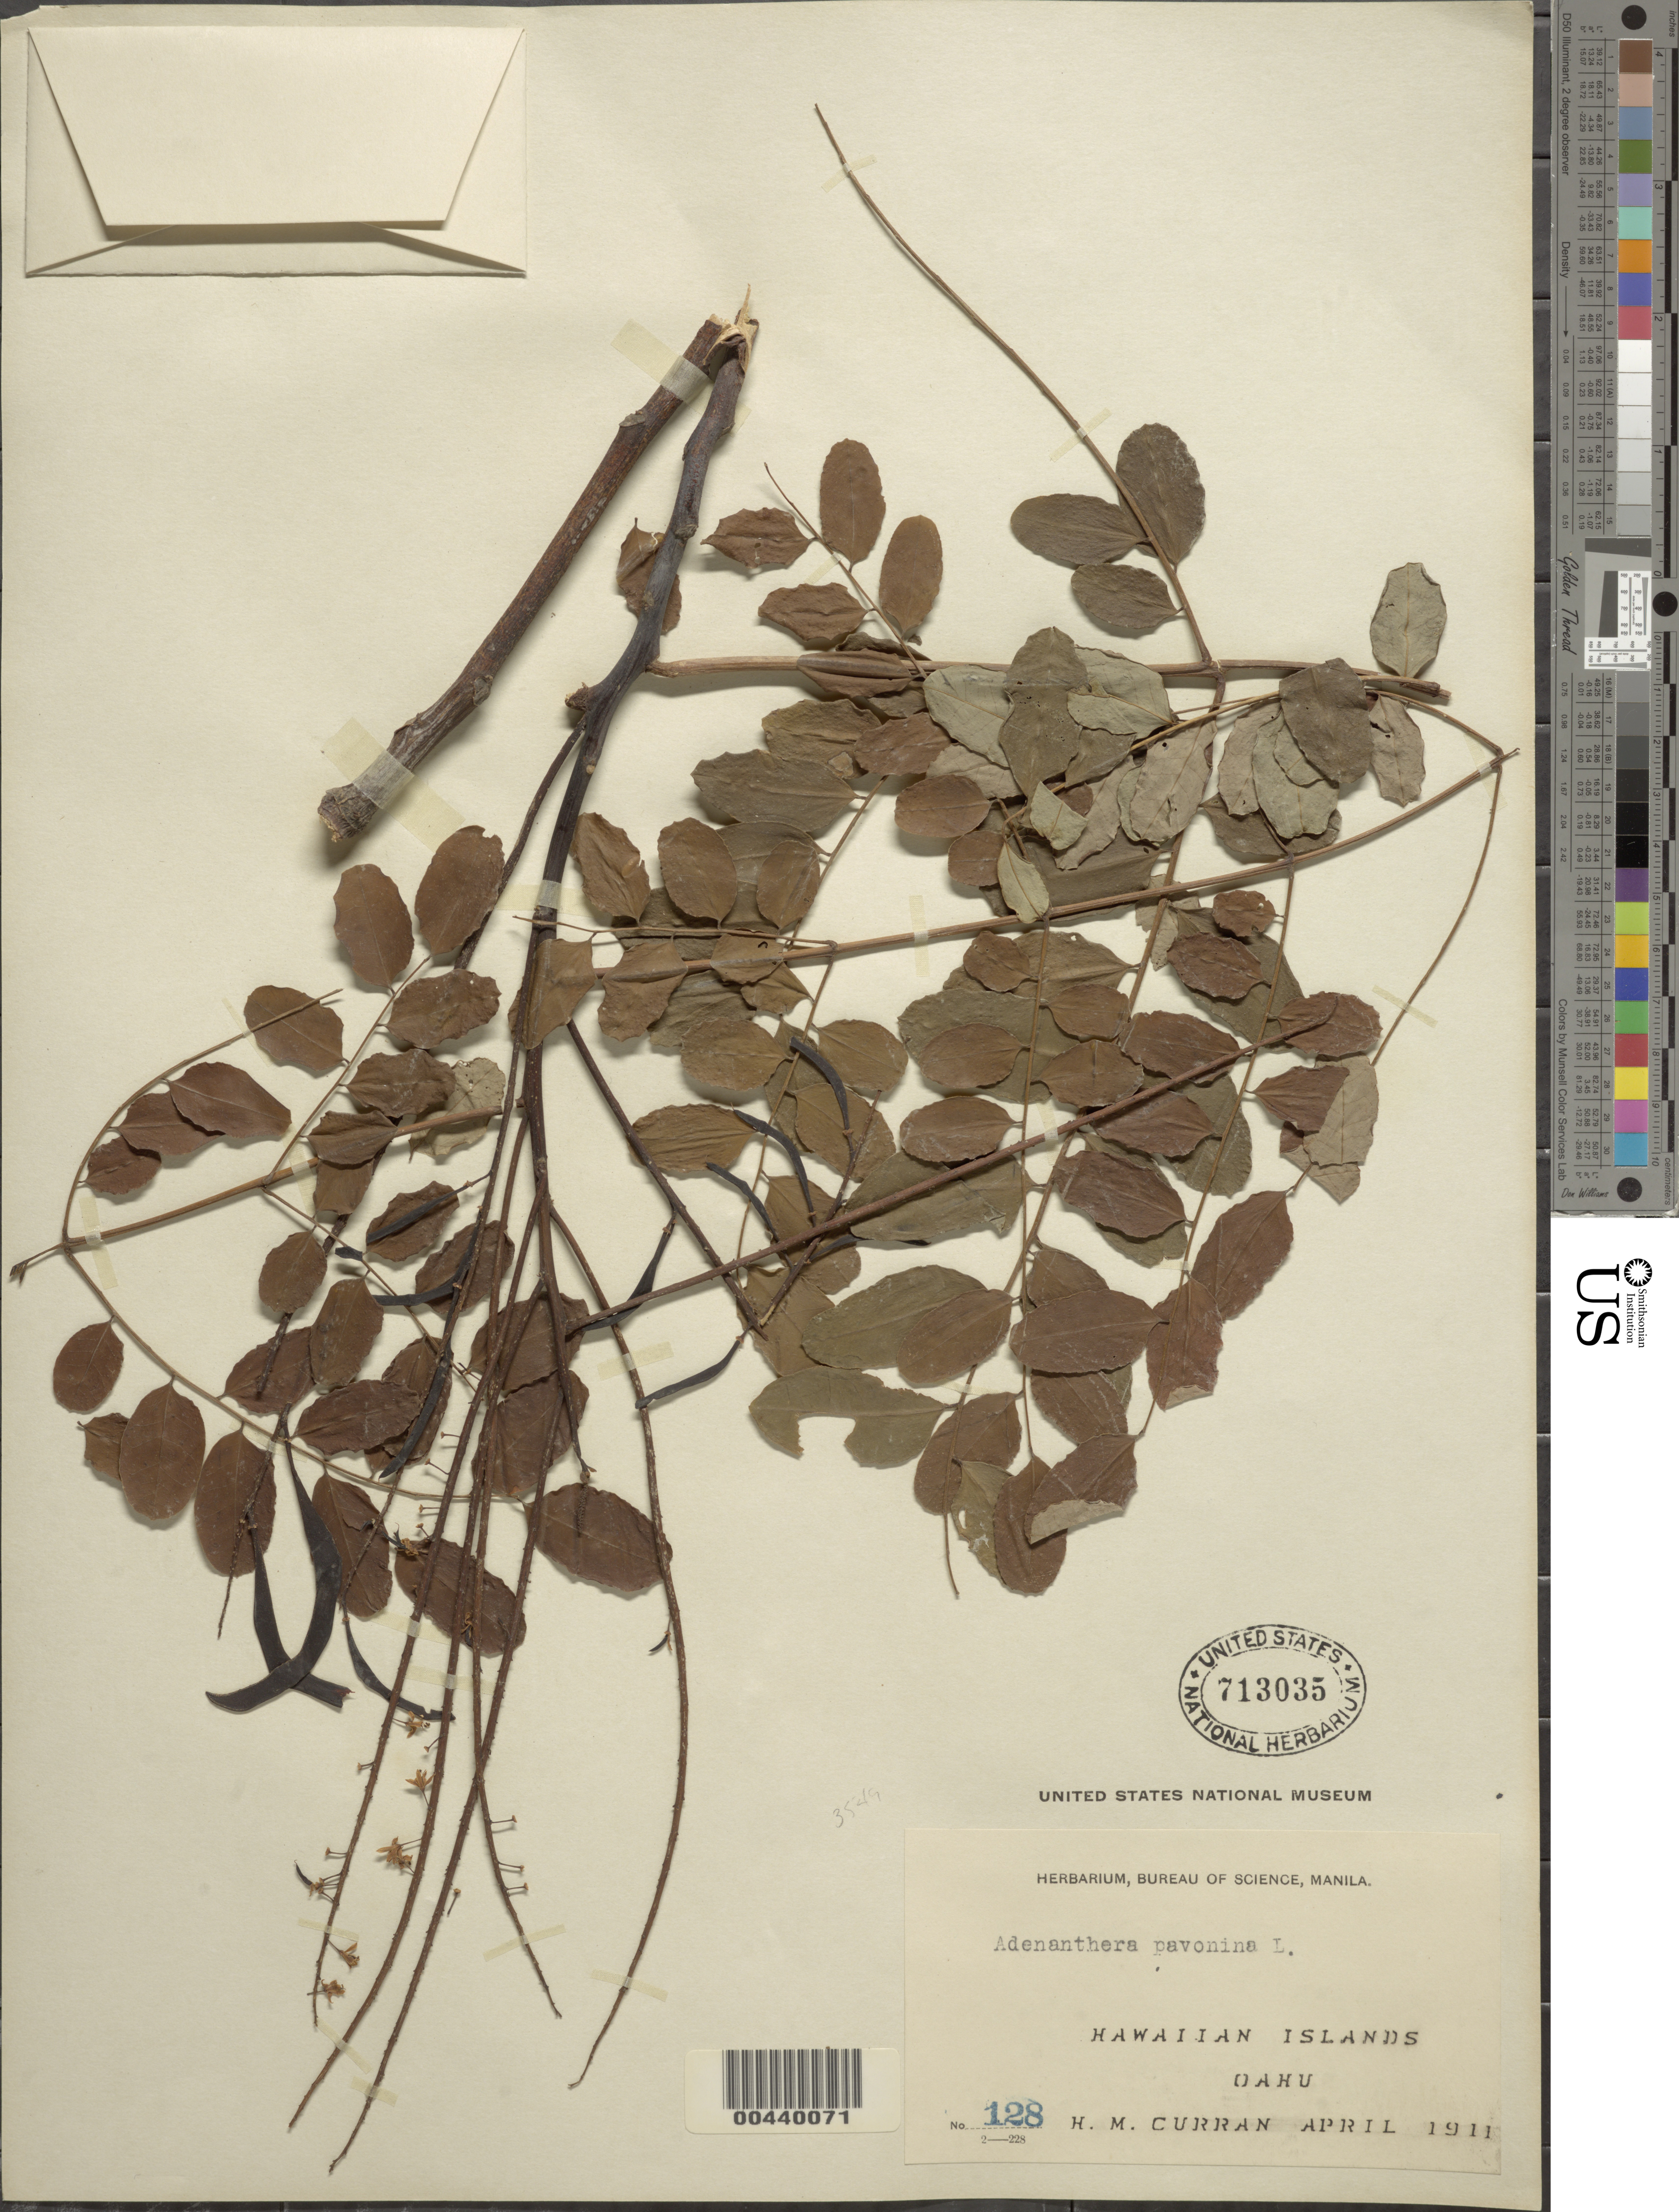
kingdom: Plantae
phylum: Tracheophyta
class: Magnoliopsida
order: Fabales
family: Fabaceae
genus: Adenanthera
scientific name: Adenanthera pavonina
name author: L.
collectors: H. M. Curran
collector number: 128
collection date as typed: Apr 1911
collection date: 1911-04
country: United States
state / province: Hawaii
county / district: Honolulu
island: Oahu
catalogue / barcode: US 713035